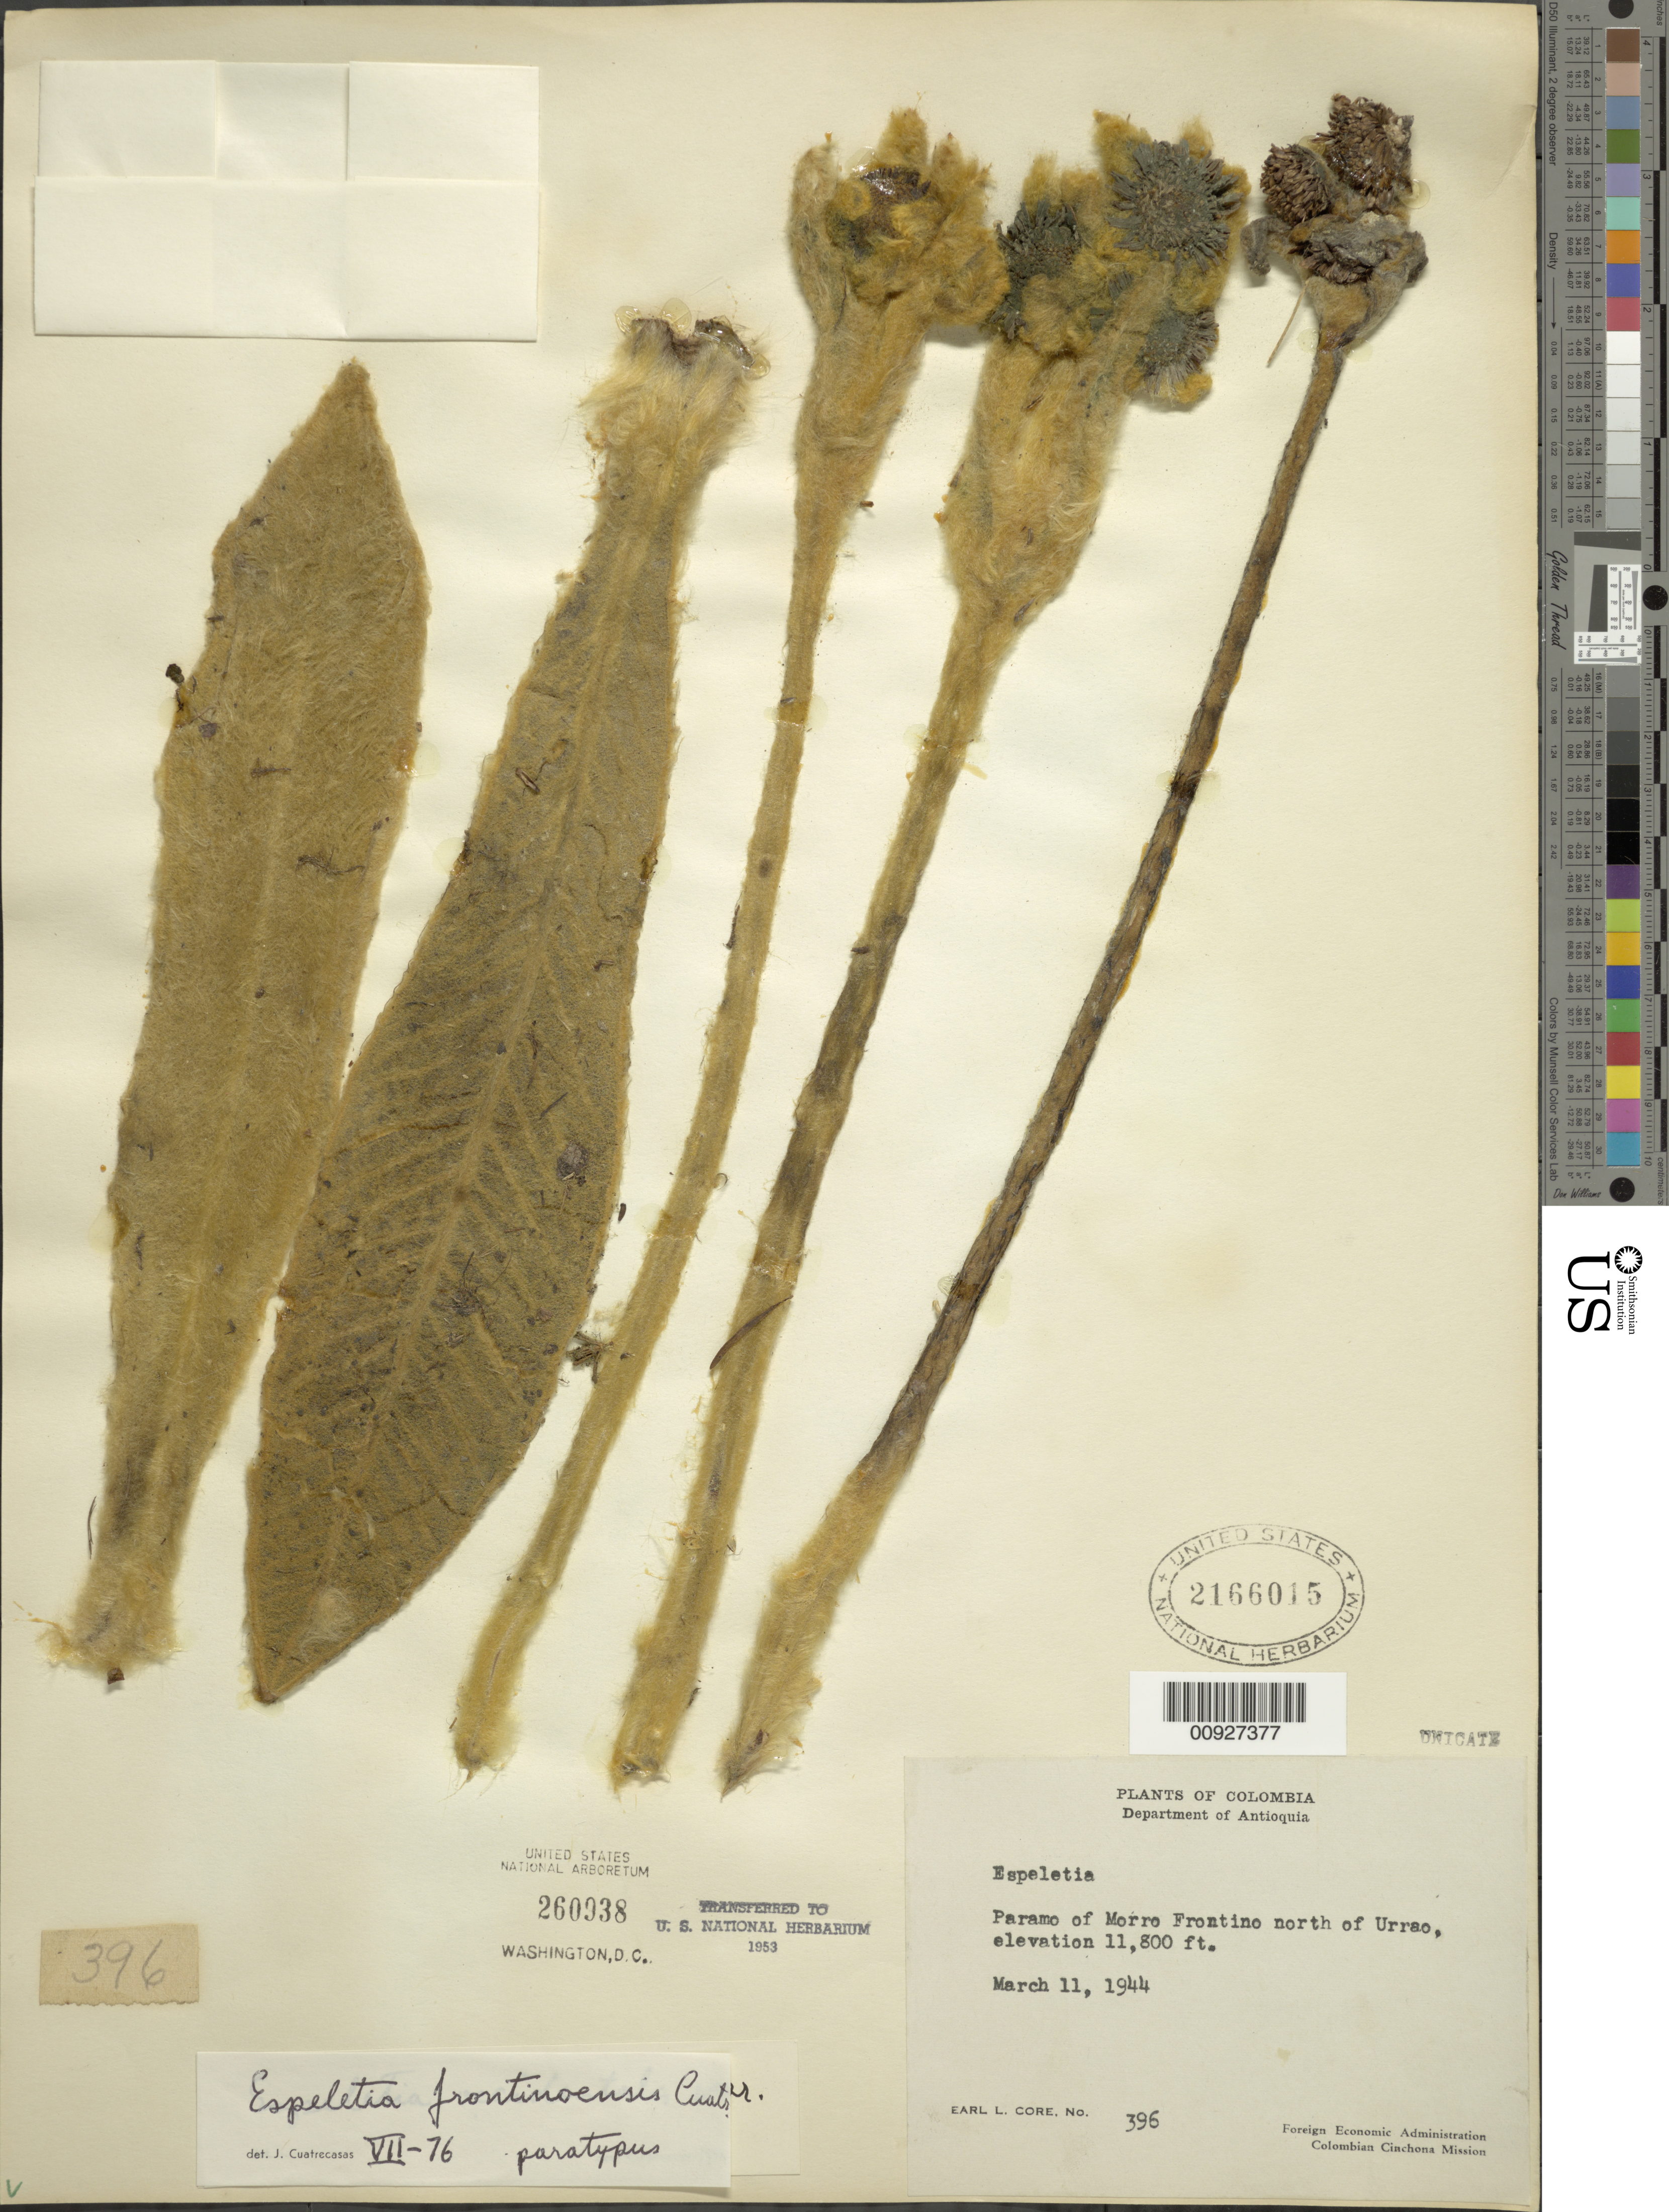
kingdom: Plantae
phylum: Tracheophyta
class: Magnoliopsida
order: Asterales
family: Asteraceae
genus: Espeletia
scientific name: Espeletia frontinoensis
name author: Cuatrec.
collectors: E. L. Core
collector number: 396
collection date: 1944-03-11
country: Colombia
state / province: Antioquia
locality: Páramo de Morro Frontino. Páramo de Morro Frontino, north of Urrao.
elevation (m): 3930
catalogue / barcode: US 2166015